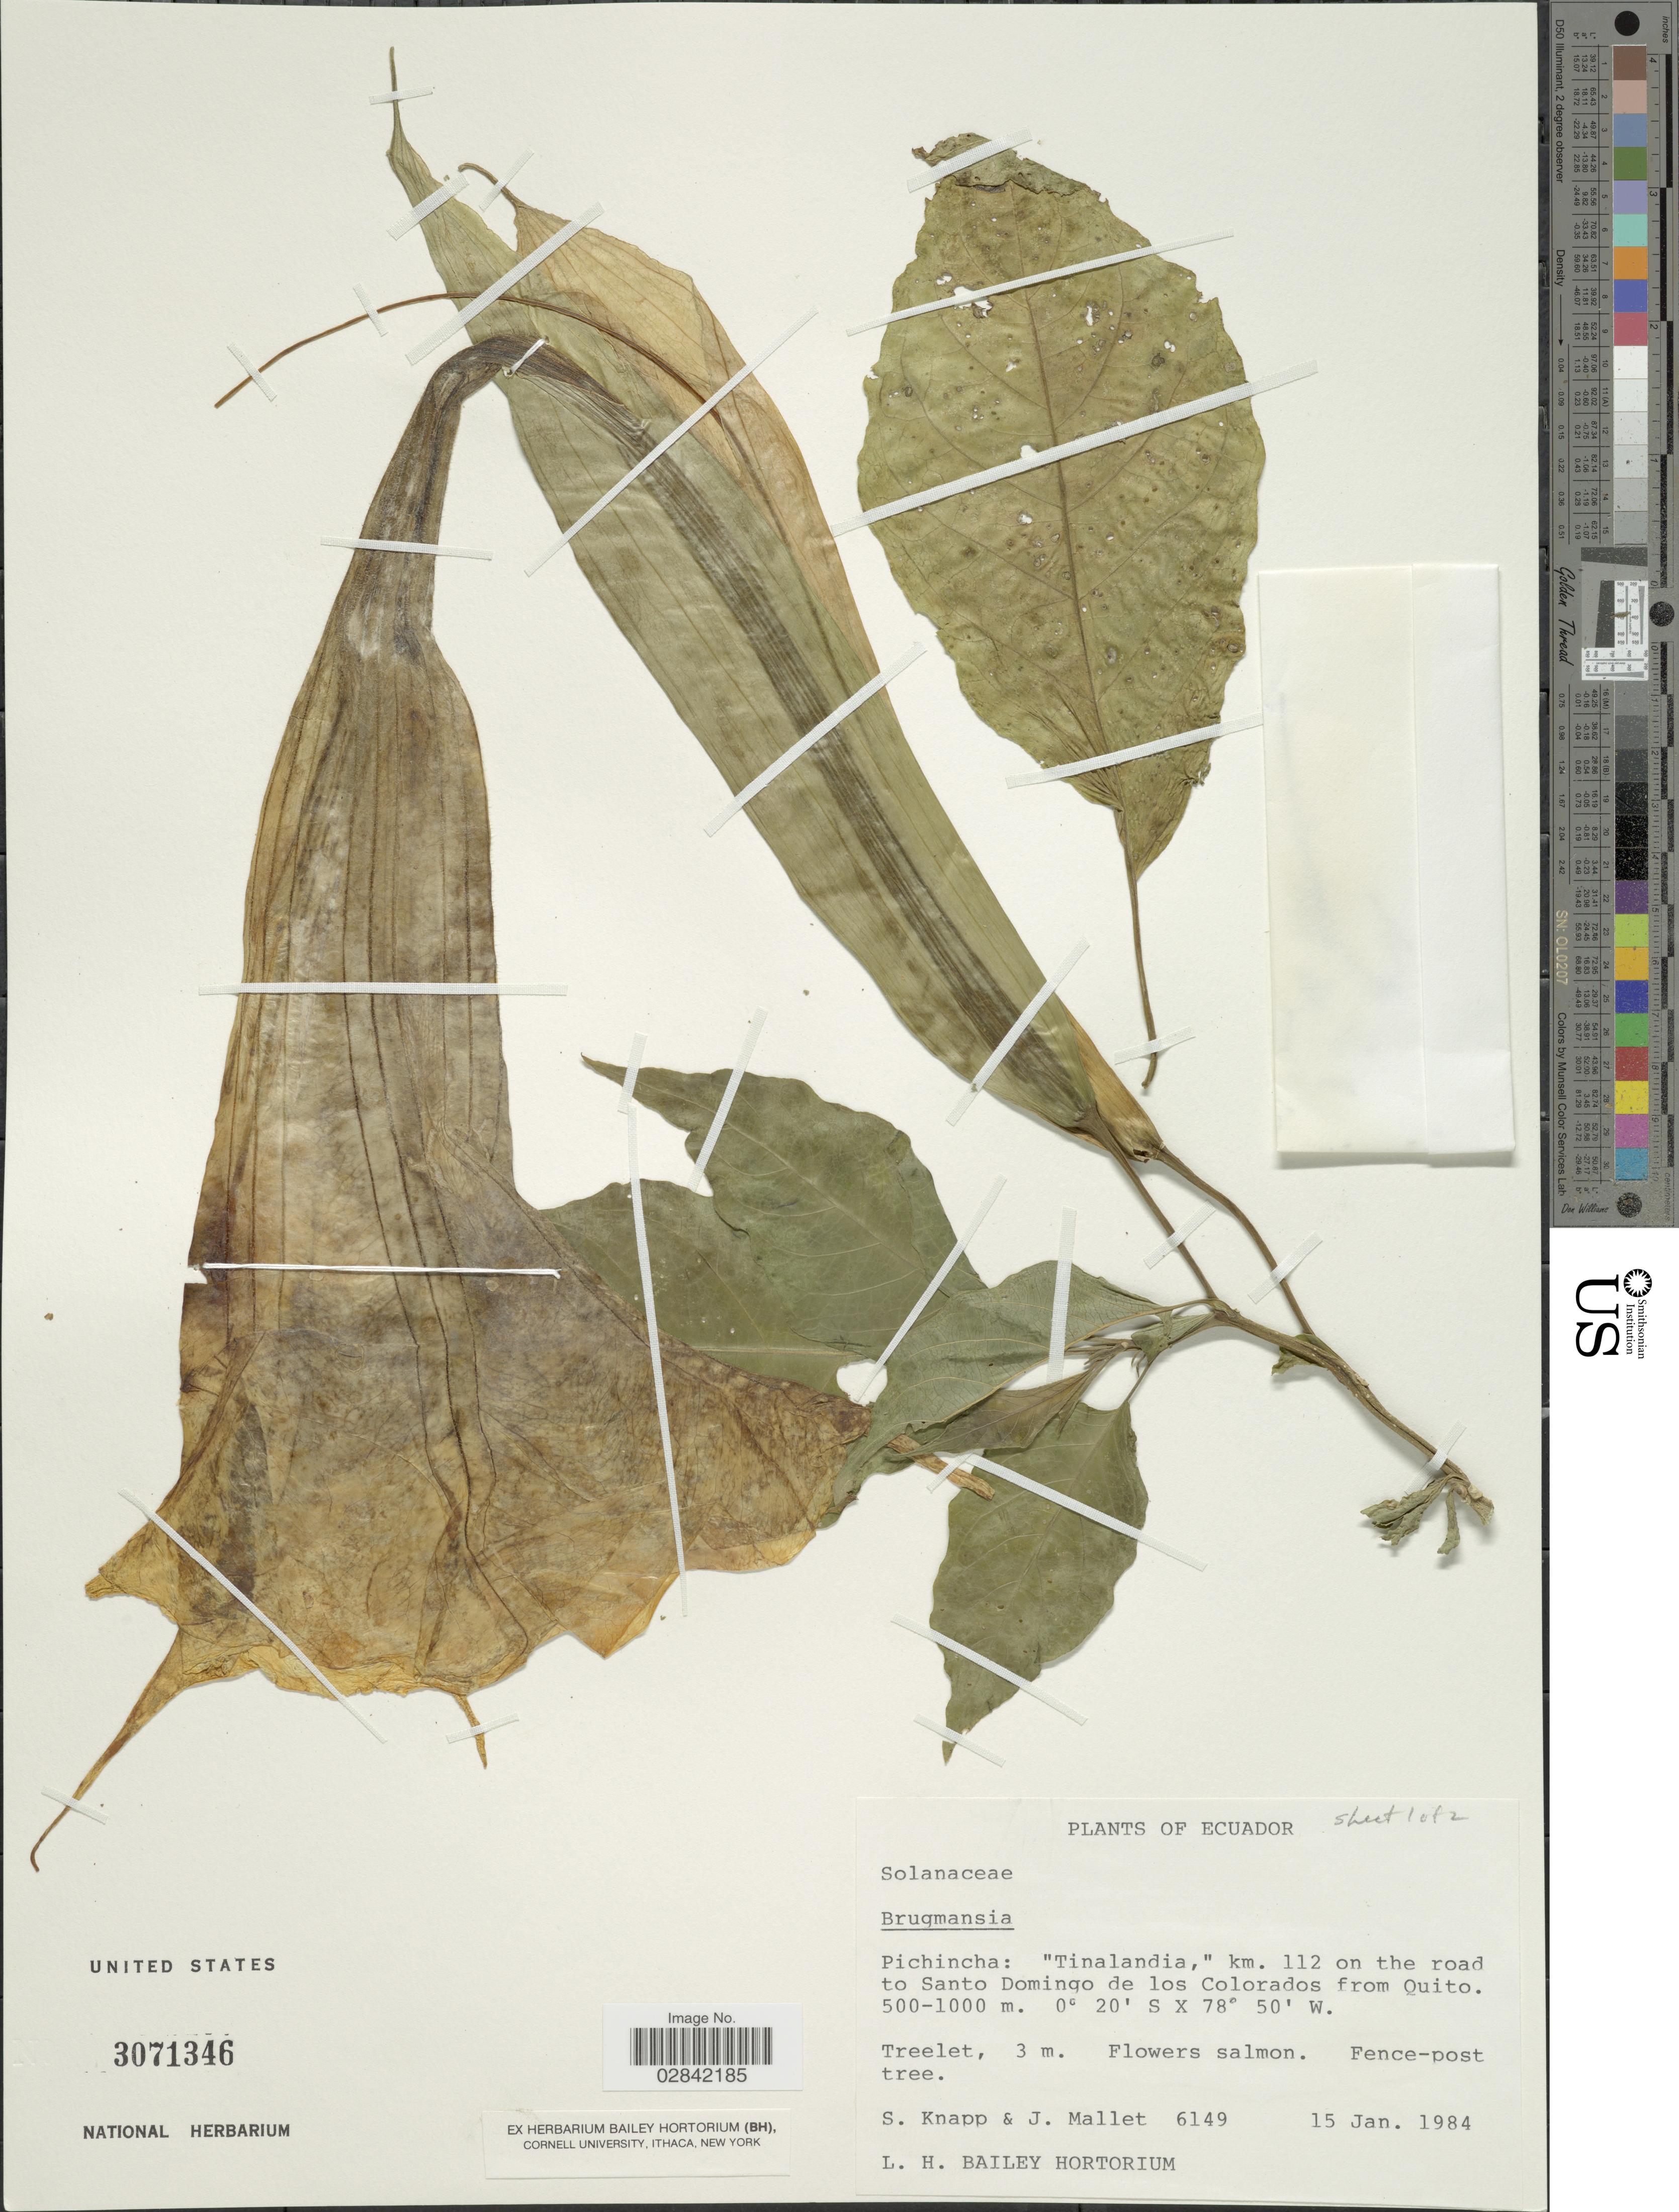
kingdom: Plantae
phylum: Tracheophyta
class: Magnoliopsida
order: Solanales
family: Solanaceae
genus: Brugmansia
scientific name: Brugmansia sp.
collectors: S. Knapp & J. Mallet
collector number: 6149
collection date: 1984-01-15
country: Ecuador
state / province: Pichincha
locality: Pichincha: "Tinalandia", km. 112 on the road to Santo Domingo de los Colorados from Quito.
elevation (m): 500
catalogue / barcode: US 3071346